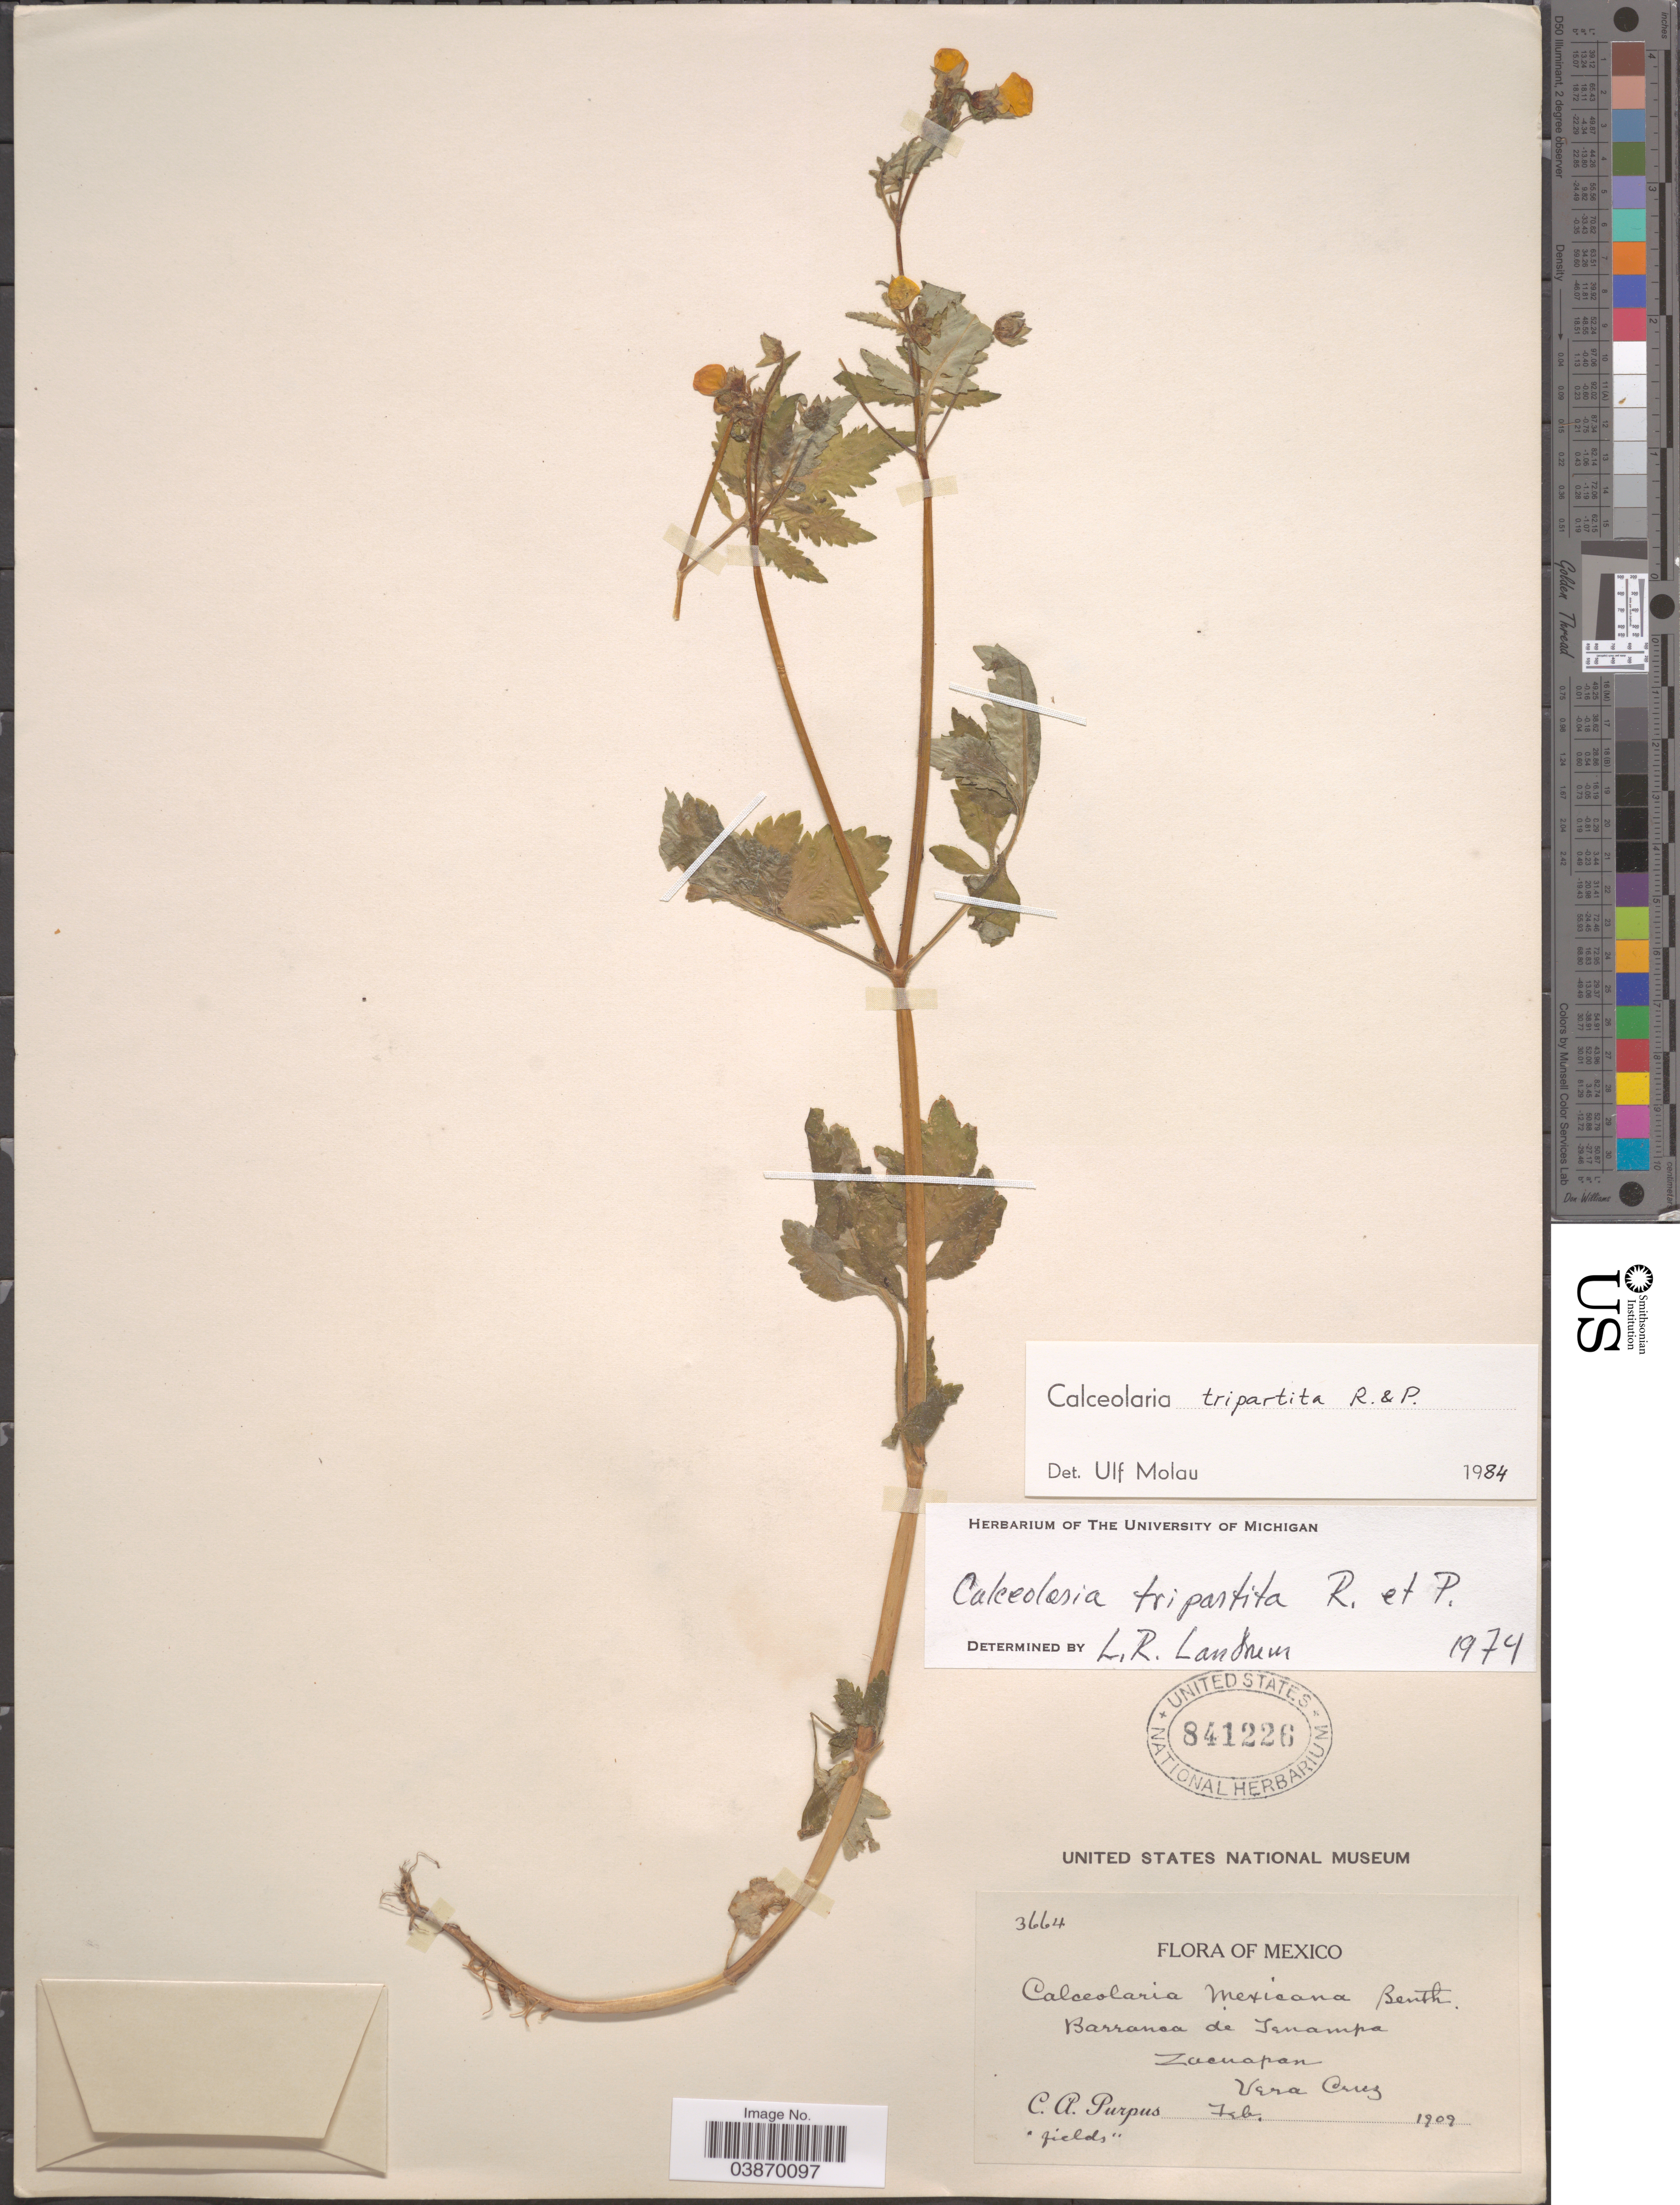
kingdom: Plantae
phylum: Tracheophyta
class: Magnoliopsida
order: Lamiales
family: Calceolariaceae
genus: Calceolaria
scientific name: Calceolaria tripartita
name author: Ruiz & Pav.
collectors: C. A. Purpus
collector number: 3664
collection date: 1909-02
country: Mexico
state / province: Veracruz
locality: Barranca de Tenampa, Zacuapan. Vera Cruz.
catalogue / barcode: US 841226